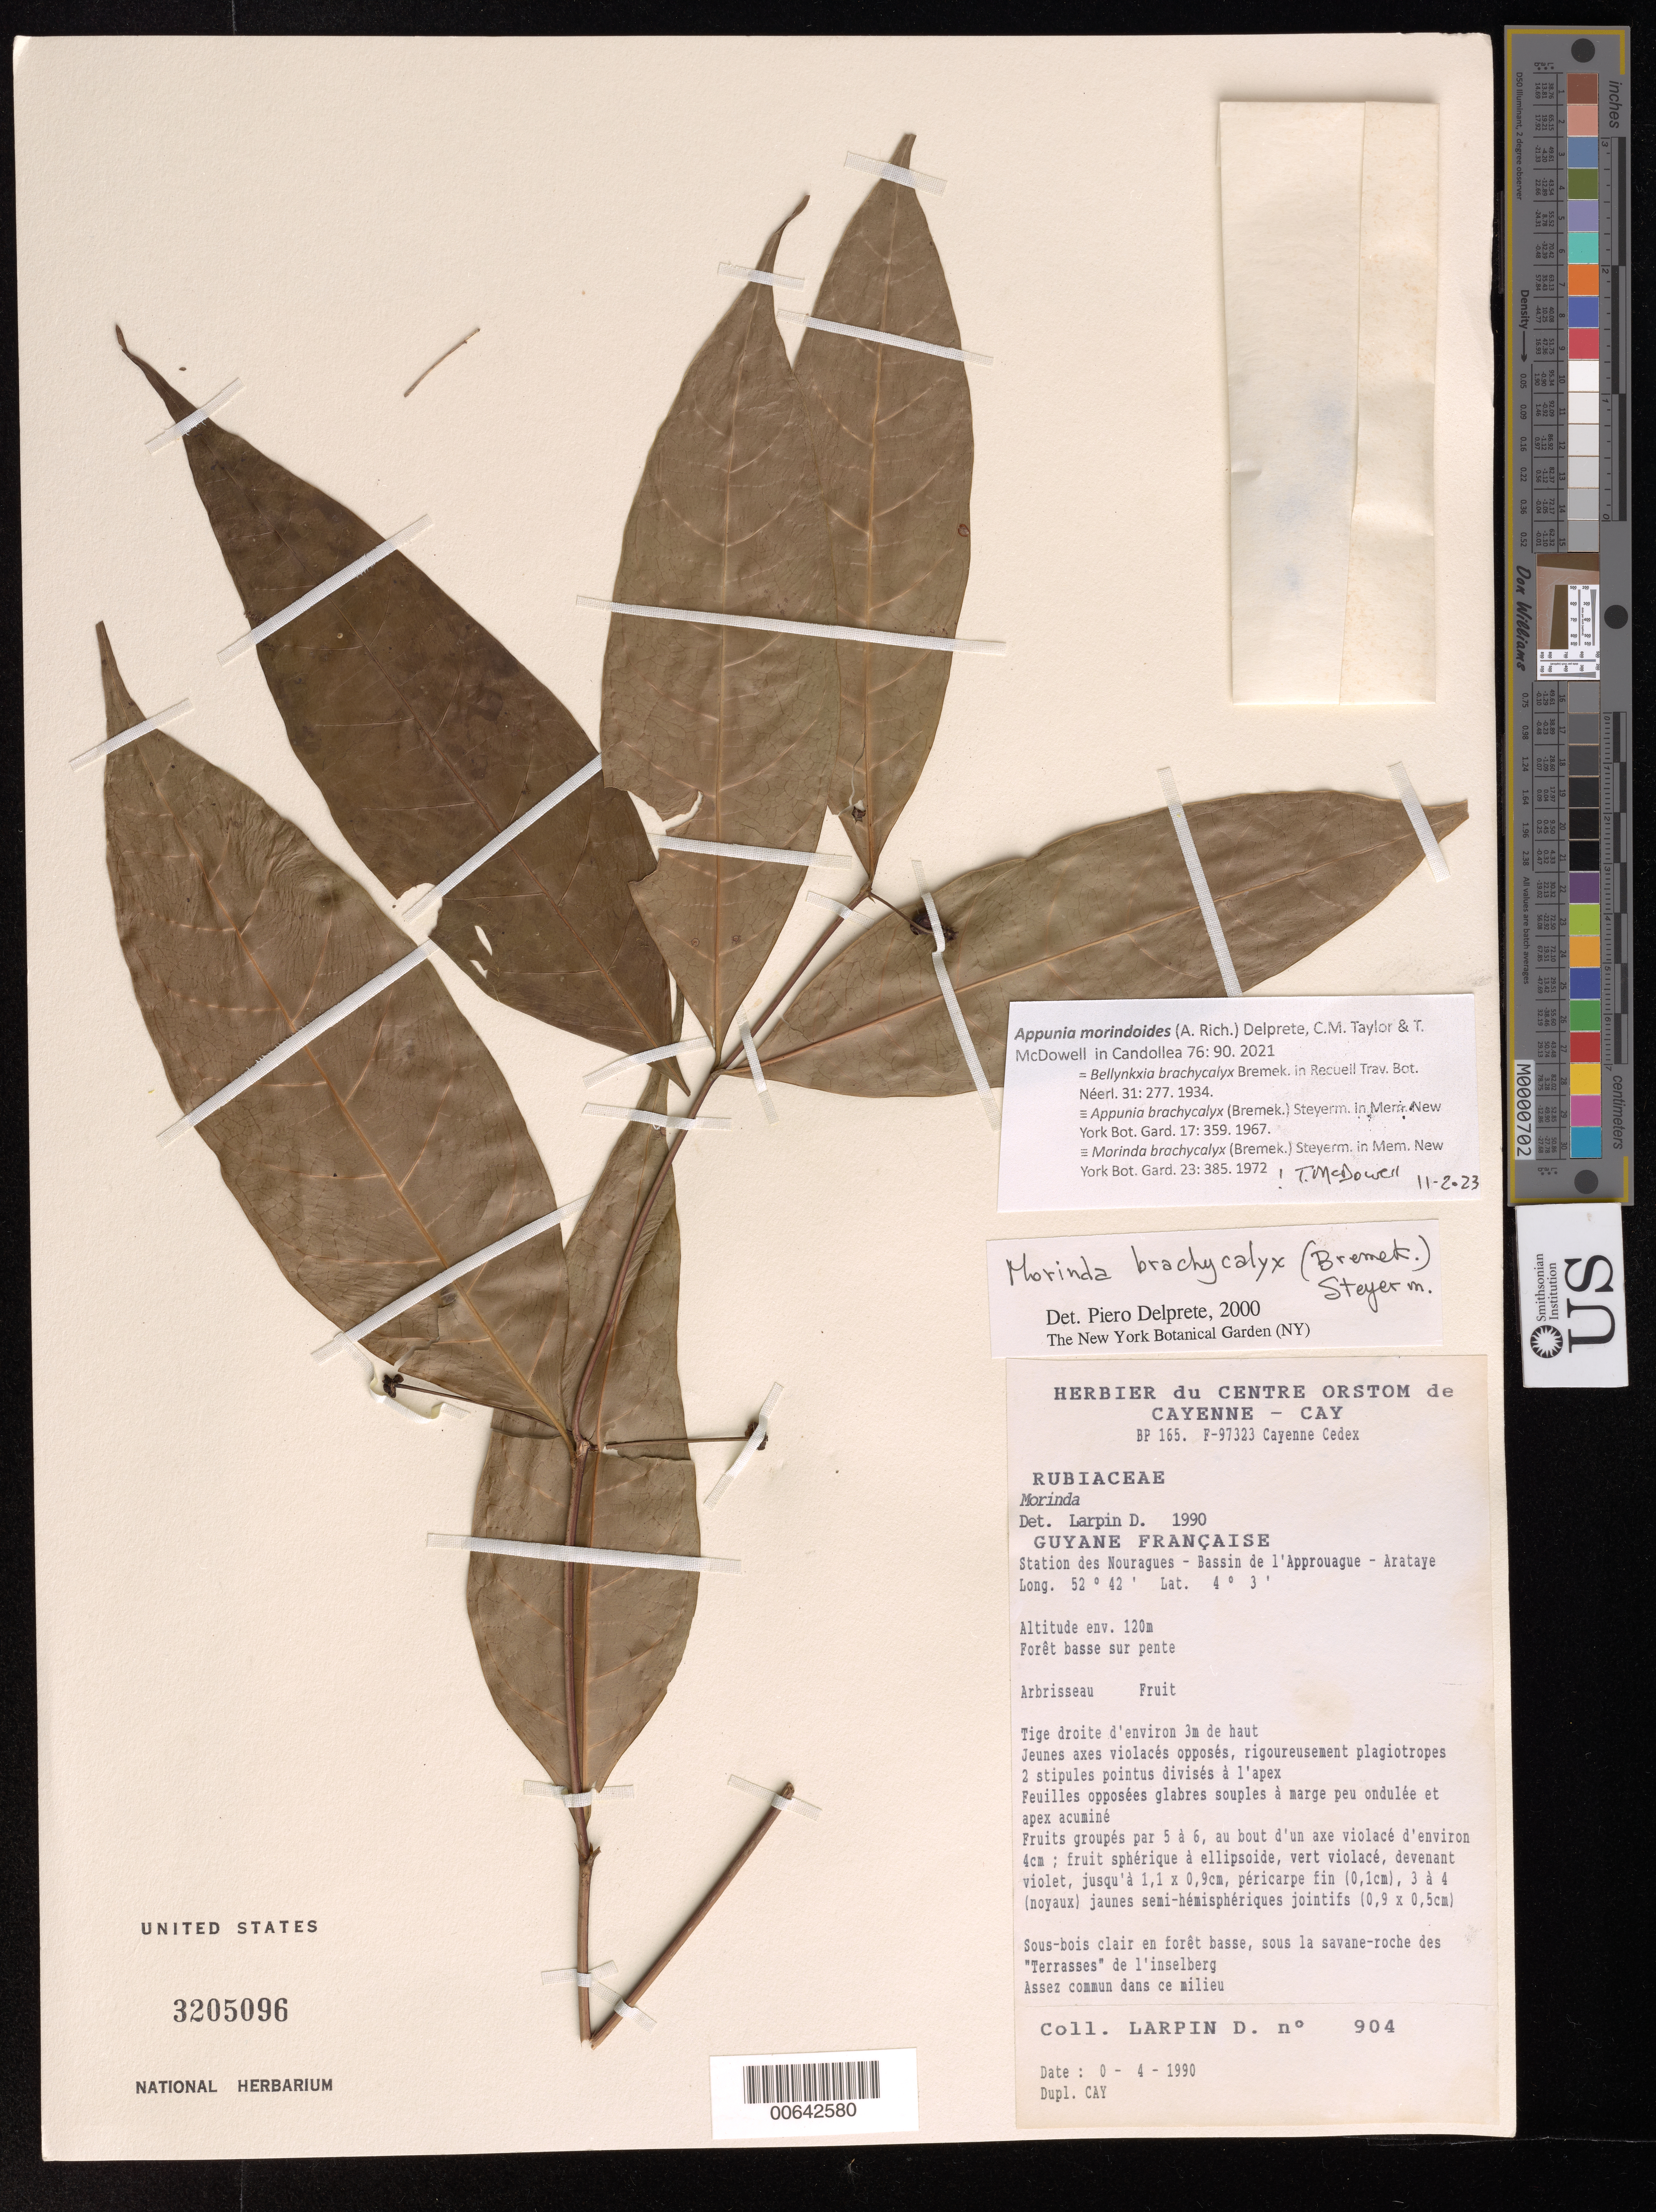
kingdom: Plantae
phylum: Tracheophyta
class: Magnoliopsida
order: Gentianales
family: Rubiaceae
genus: Appunia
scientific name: Appunia morindoides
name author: (A. Rich.) Delprete et al.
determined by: McDowell, T.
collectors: D. Larpin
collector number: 904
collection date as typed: Apr-90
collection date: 1990-04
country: French Guiana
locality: Station des Nouragues, Bassin de l'Approuague, Arataye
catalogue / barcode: US 3205096